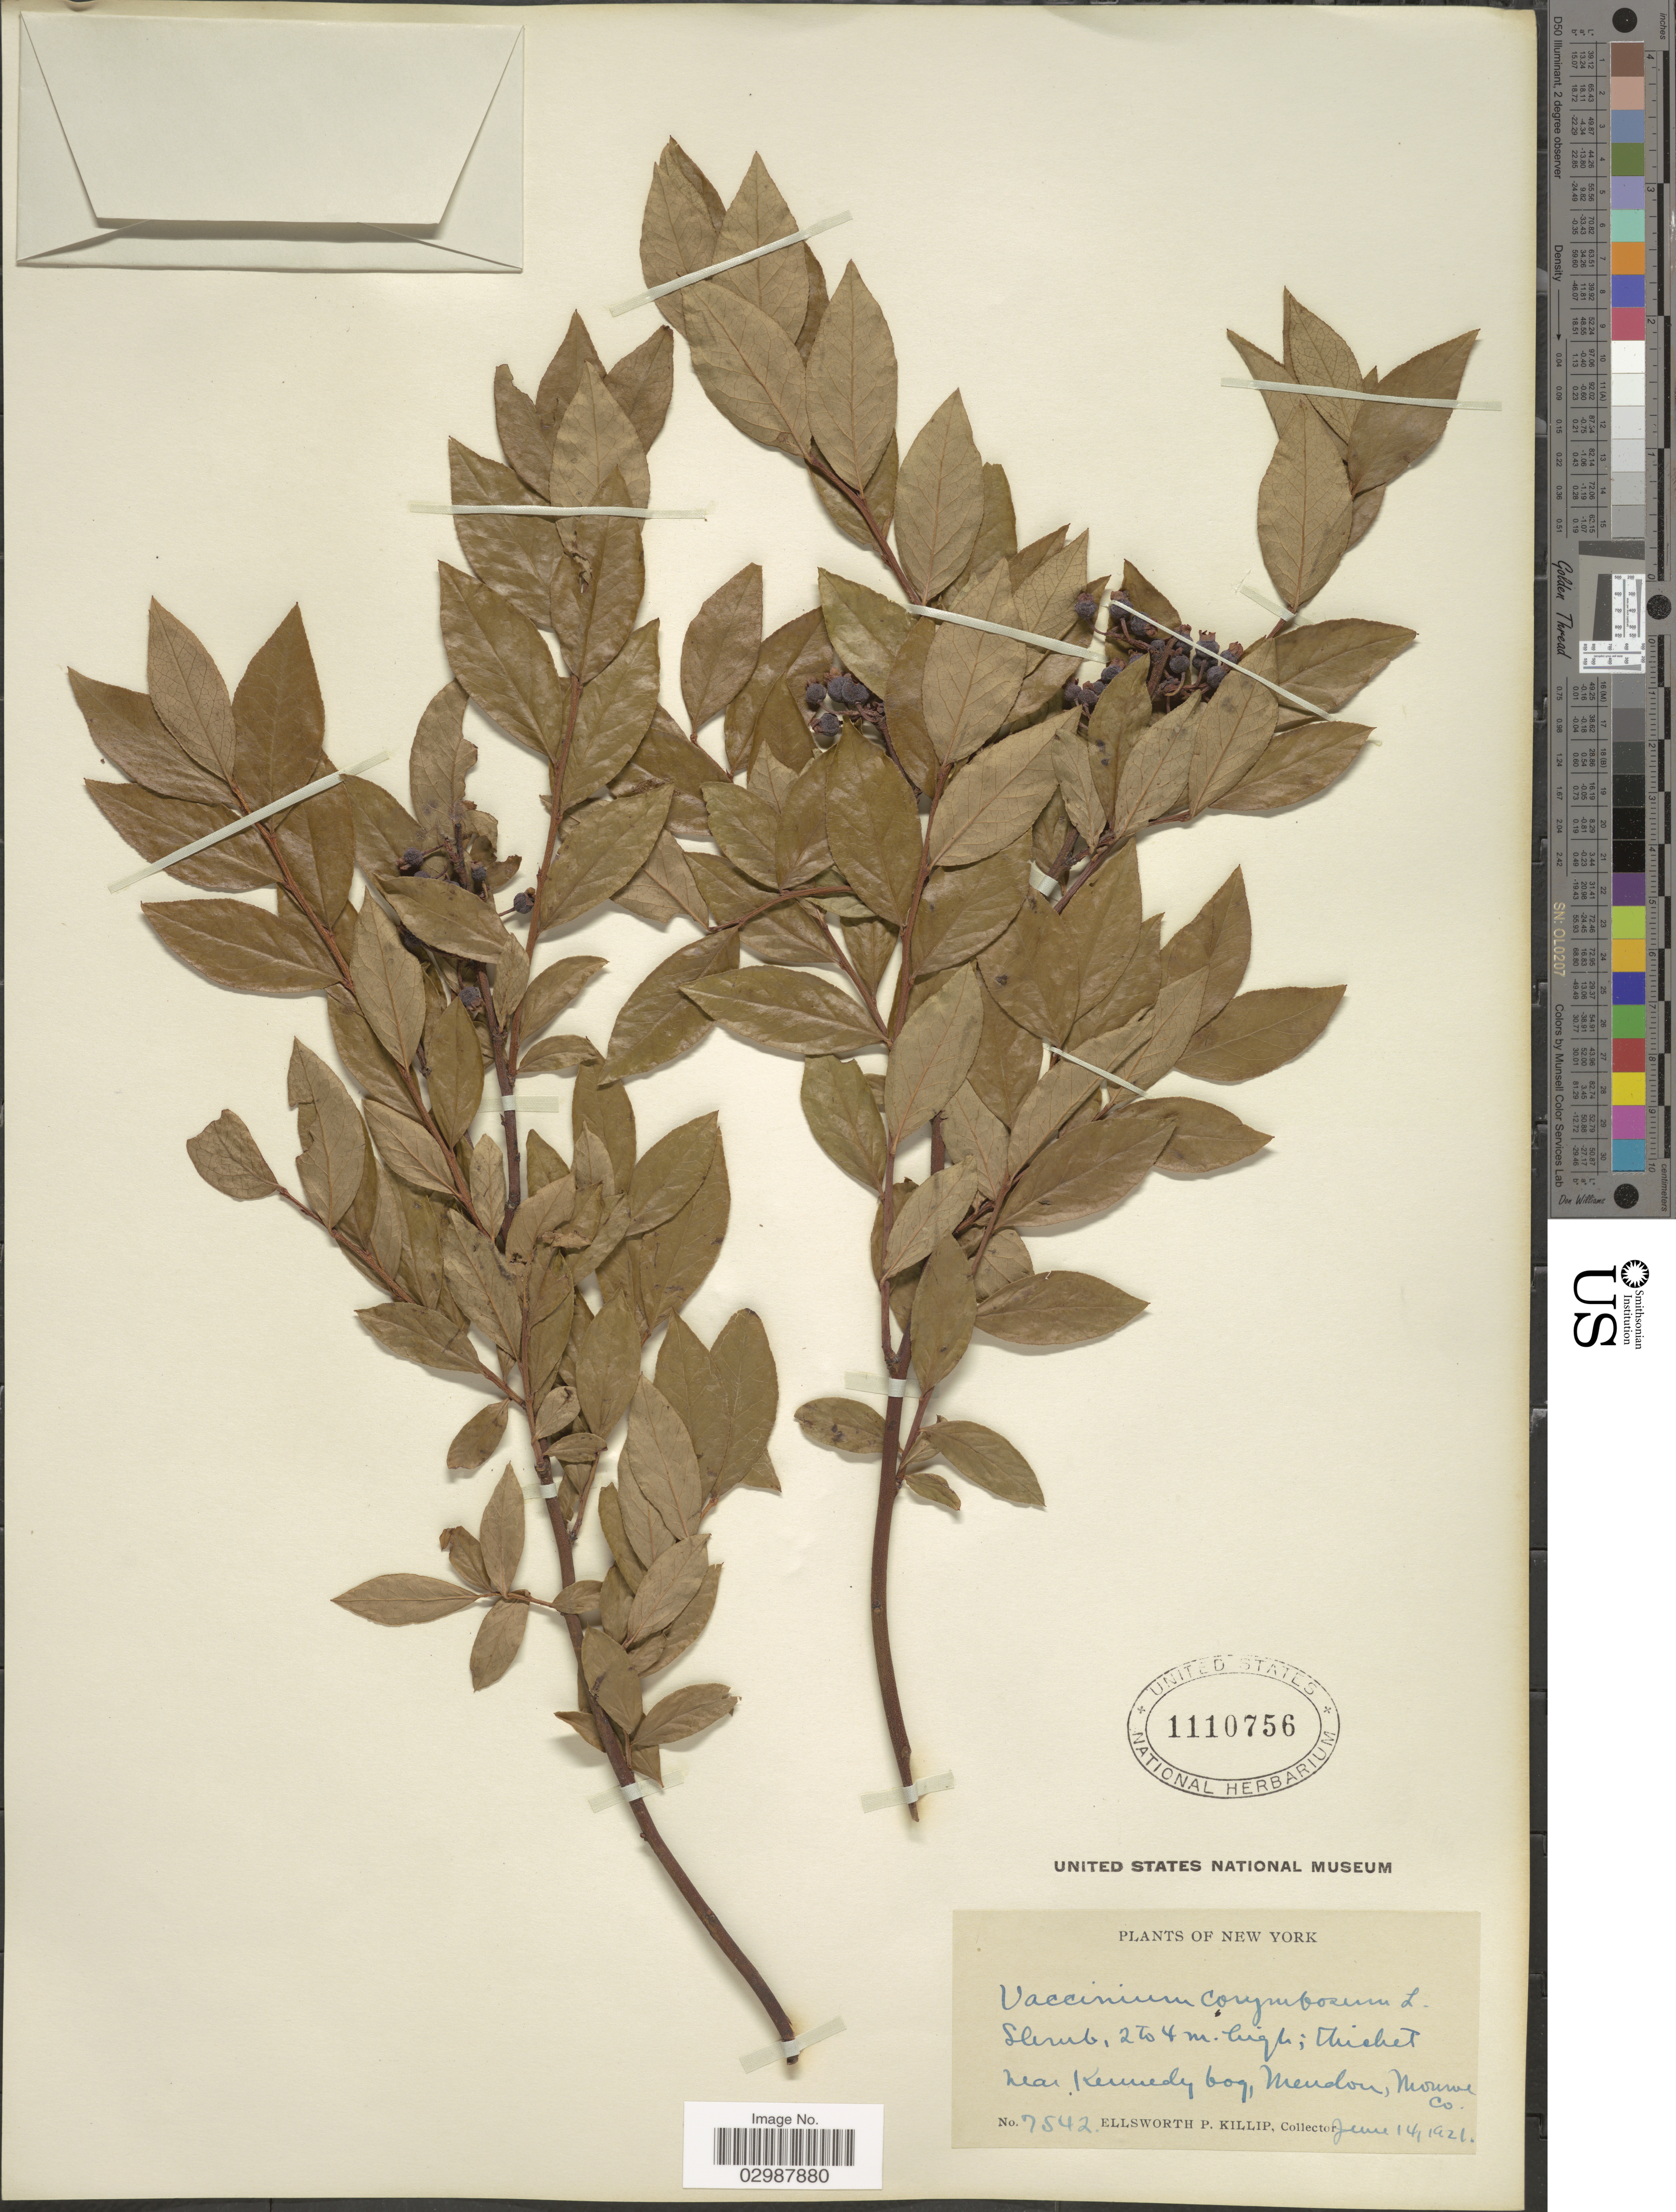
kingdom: Plantae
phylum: Tracheophyta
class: Magnoliopsida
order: Ericales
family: Ericaceae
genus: Vaccinium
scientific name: Vaccinium corymbosum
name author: L.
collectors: E. P. Killip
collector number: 7542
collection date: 1921-06-14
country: United States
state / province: New York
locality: Thicket near Kennedy bog, Mendon, Monroe Co.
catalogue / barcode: US 1110756